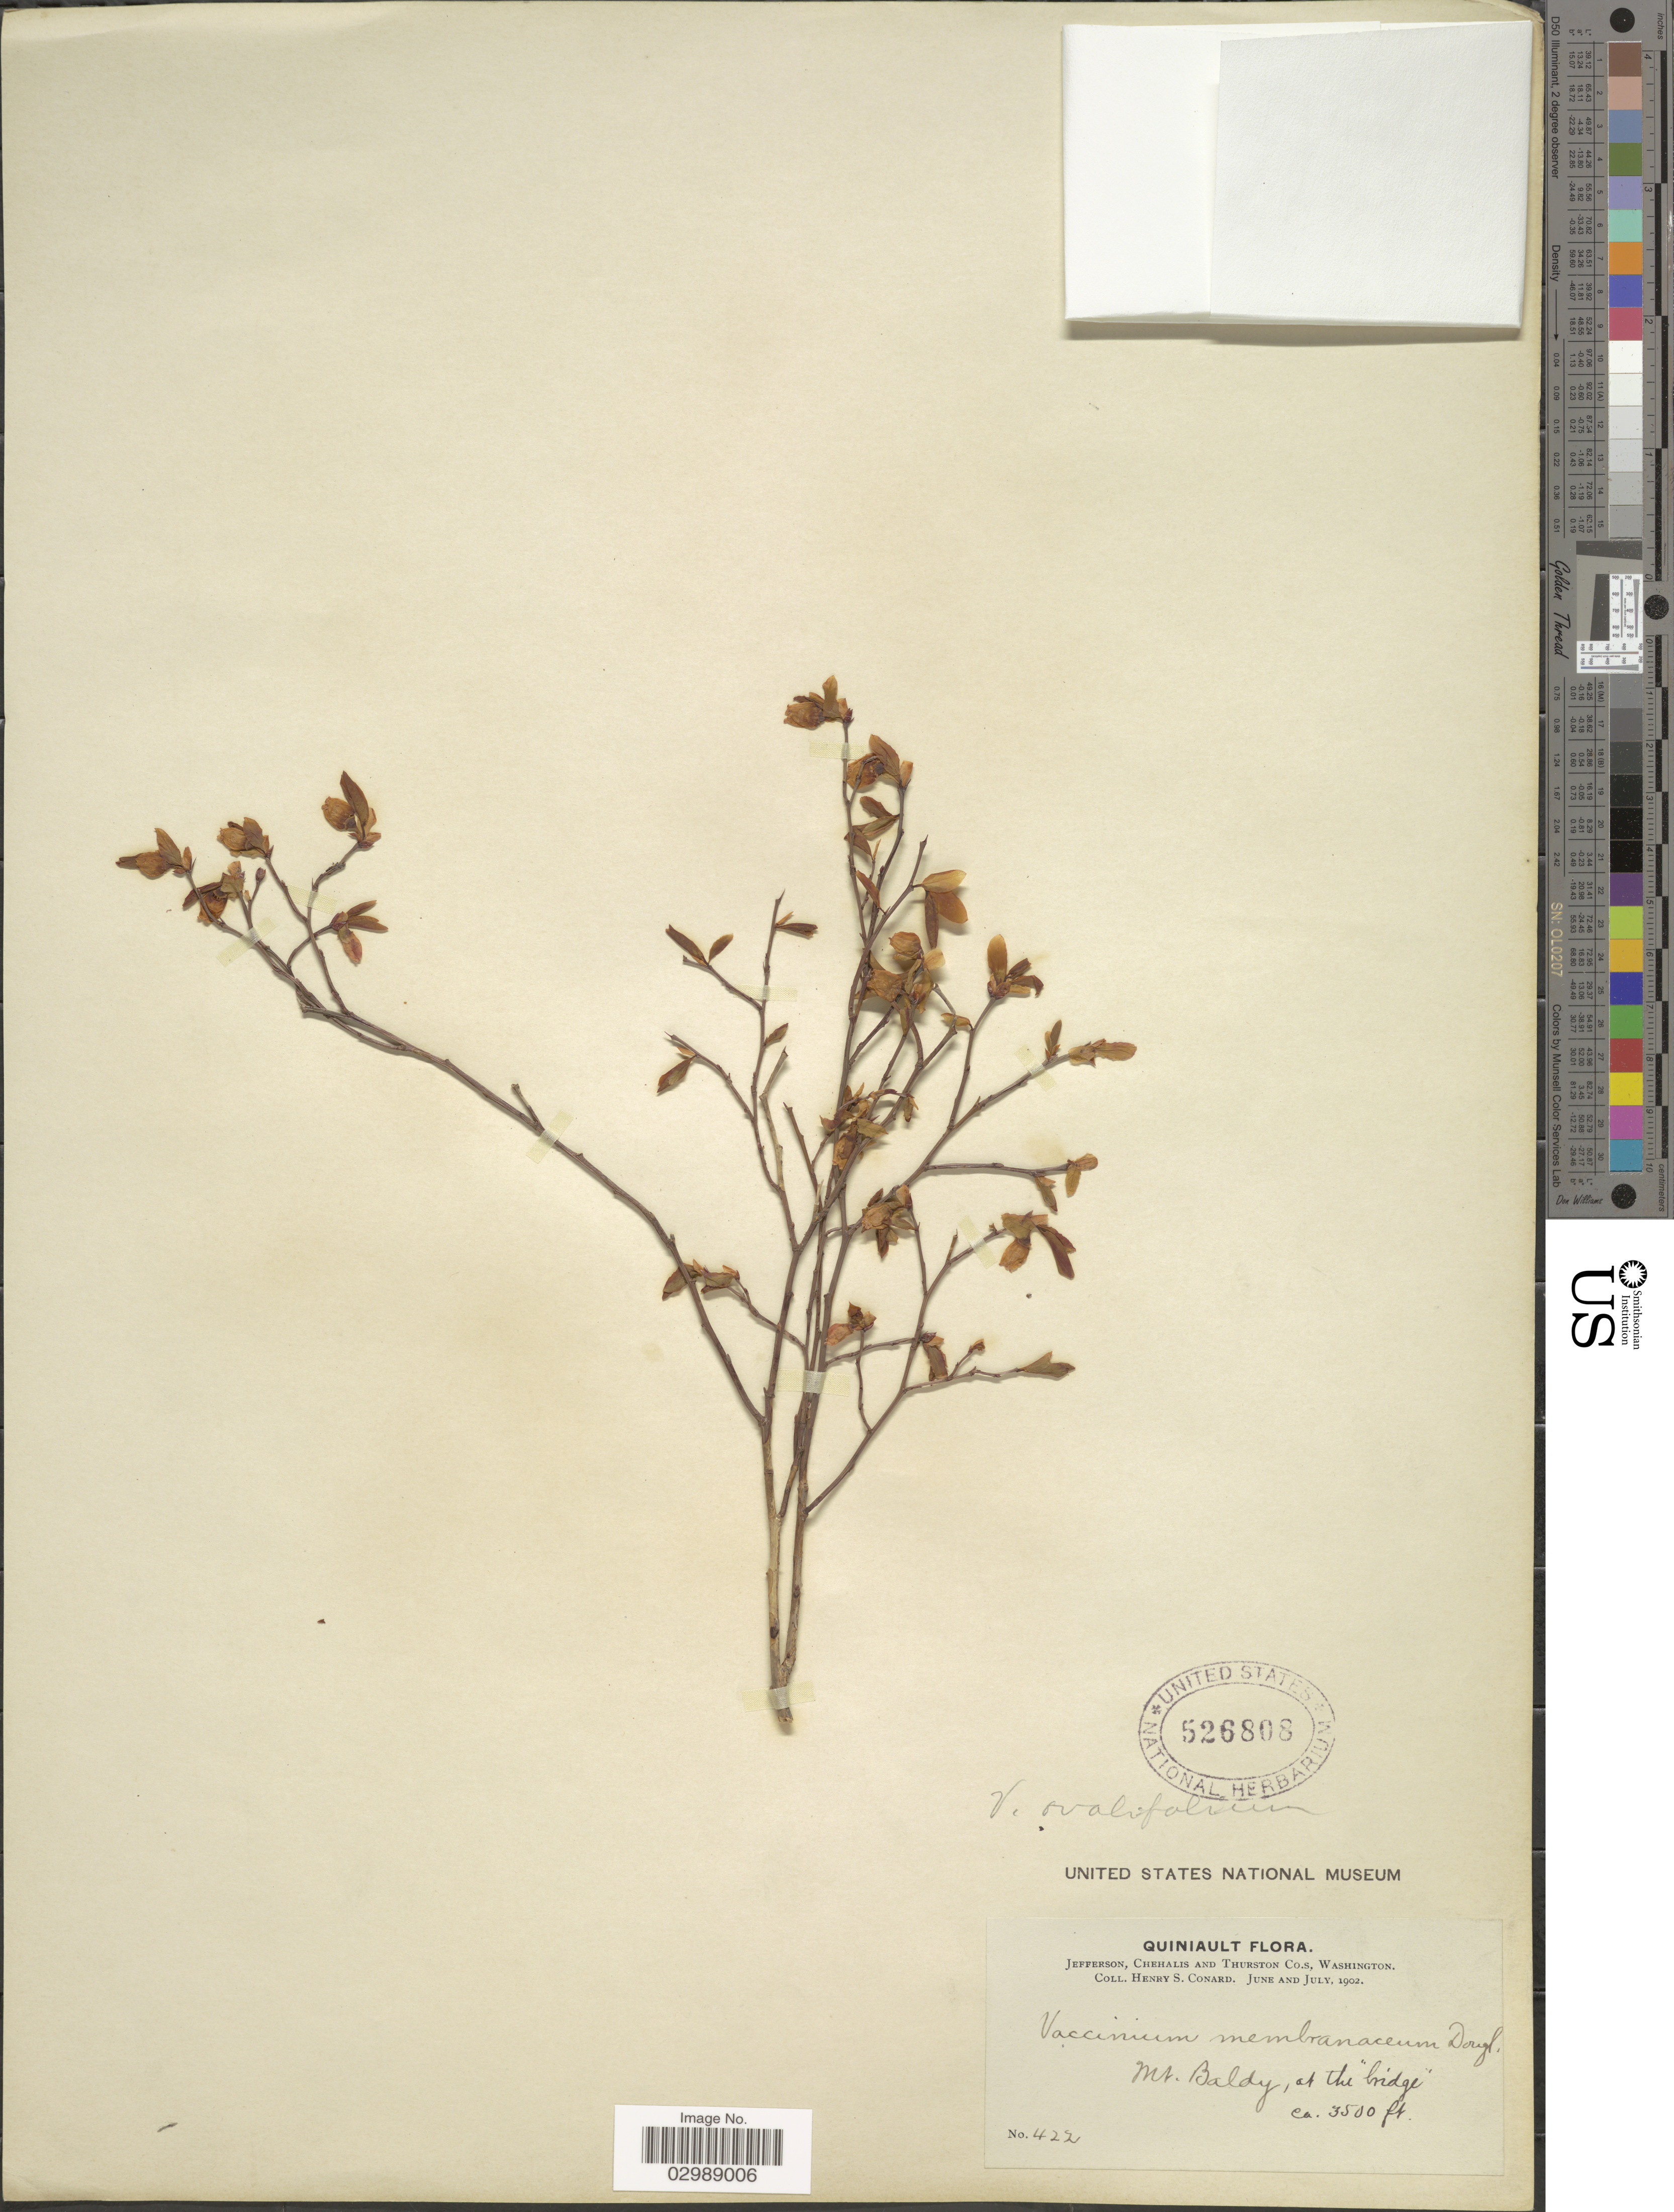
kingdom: Plantae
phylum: Tracheophyta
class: Magnoliopsida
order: Ericales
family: Ericaceae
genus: Vaccinium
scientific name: Vaccinium ovalifolium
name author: Sm.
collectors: H. S. Conard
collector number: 422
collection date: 1902-06/1902-07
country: United States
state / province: Washington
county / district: Thurston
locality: Quinialt. Jefferson, Chehalis and Thurston Co.s. Mt. Baldy, at the "bridge".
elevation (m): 1067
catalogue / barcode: US 526808